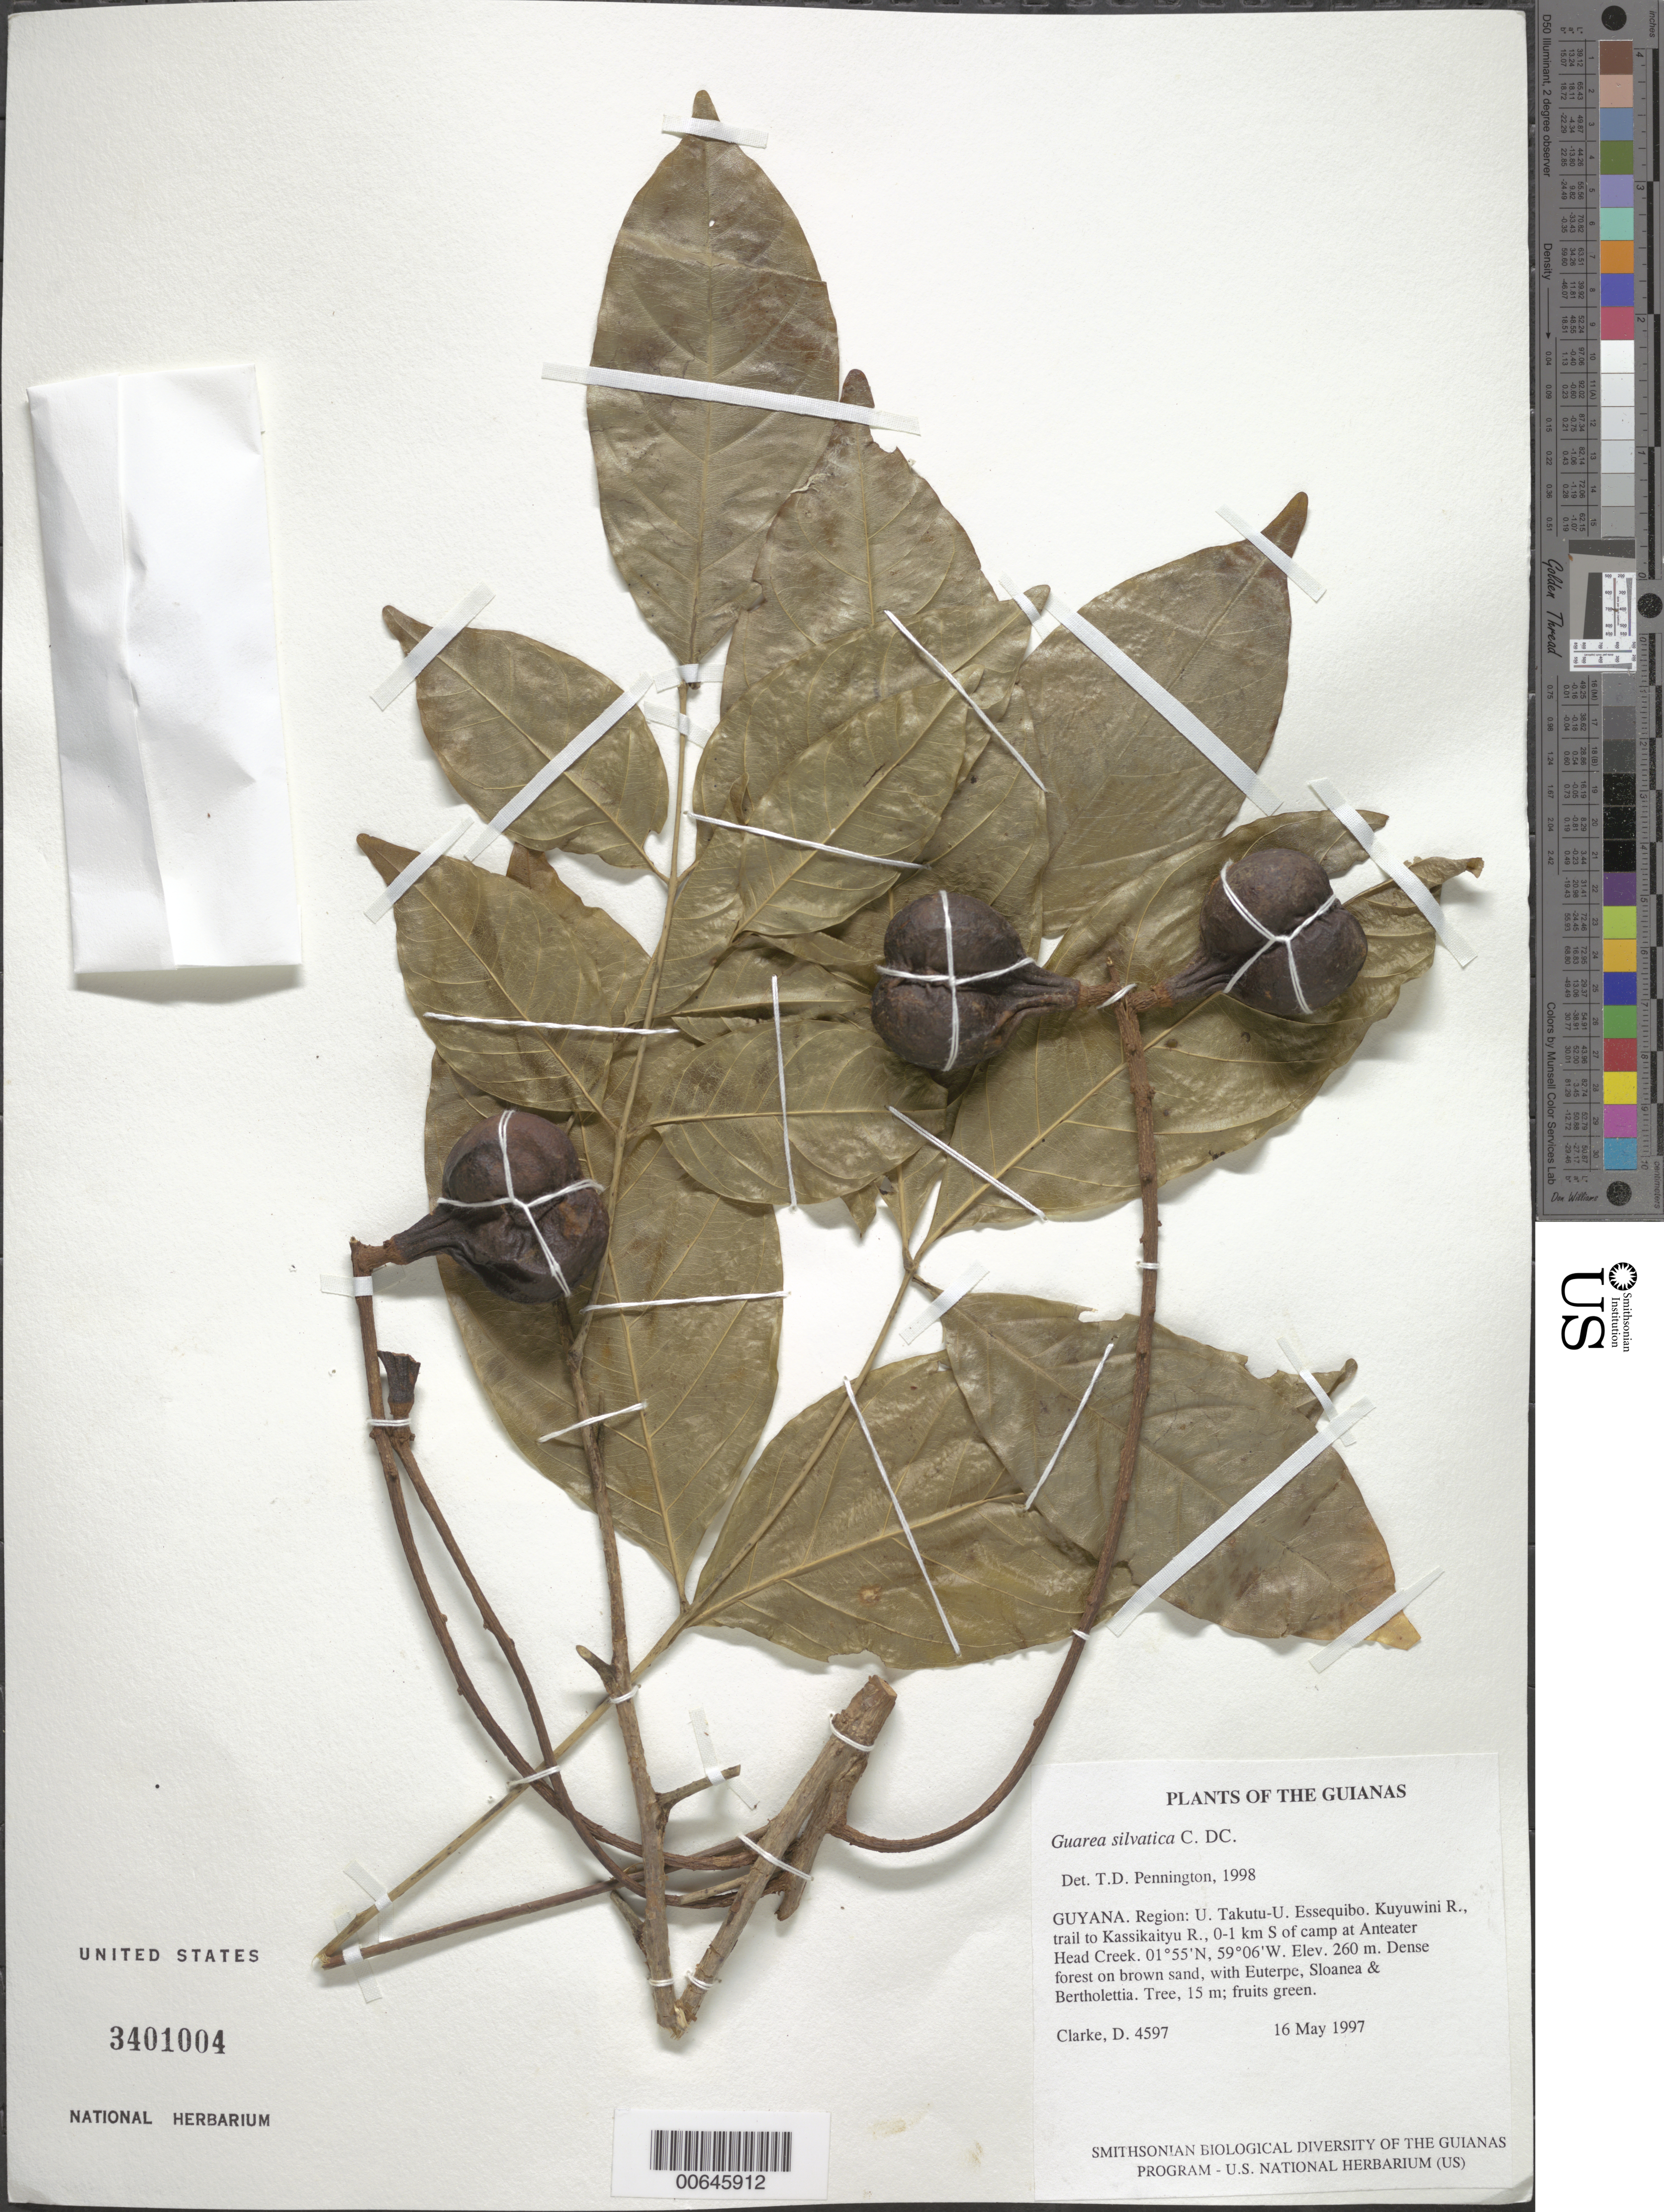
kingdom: Plantae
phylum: Tracheophyta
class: Magnoliopsida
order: Sapindales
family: Meliaceae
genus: Guarea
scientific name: Guarea silvatica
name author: C. DC.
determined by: Pennington, T. D., (K)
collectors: H. D. Clarke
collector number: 4597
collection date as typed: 16 May 1997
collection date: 1997-05-16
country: Guyana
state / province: U. Takutu-U. Essequibo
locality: Kuyuwini R., trail to Kassikaityu R., 0-1 km S of camp at Anteater Head Creek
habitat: Dense forest on brown sand, with Euterpe, Sloanea & Bertholettia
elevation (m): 260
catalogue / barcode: US 3401004